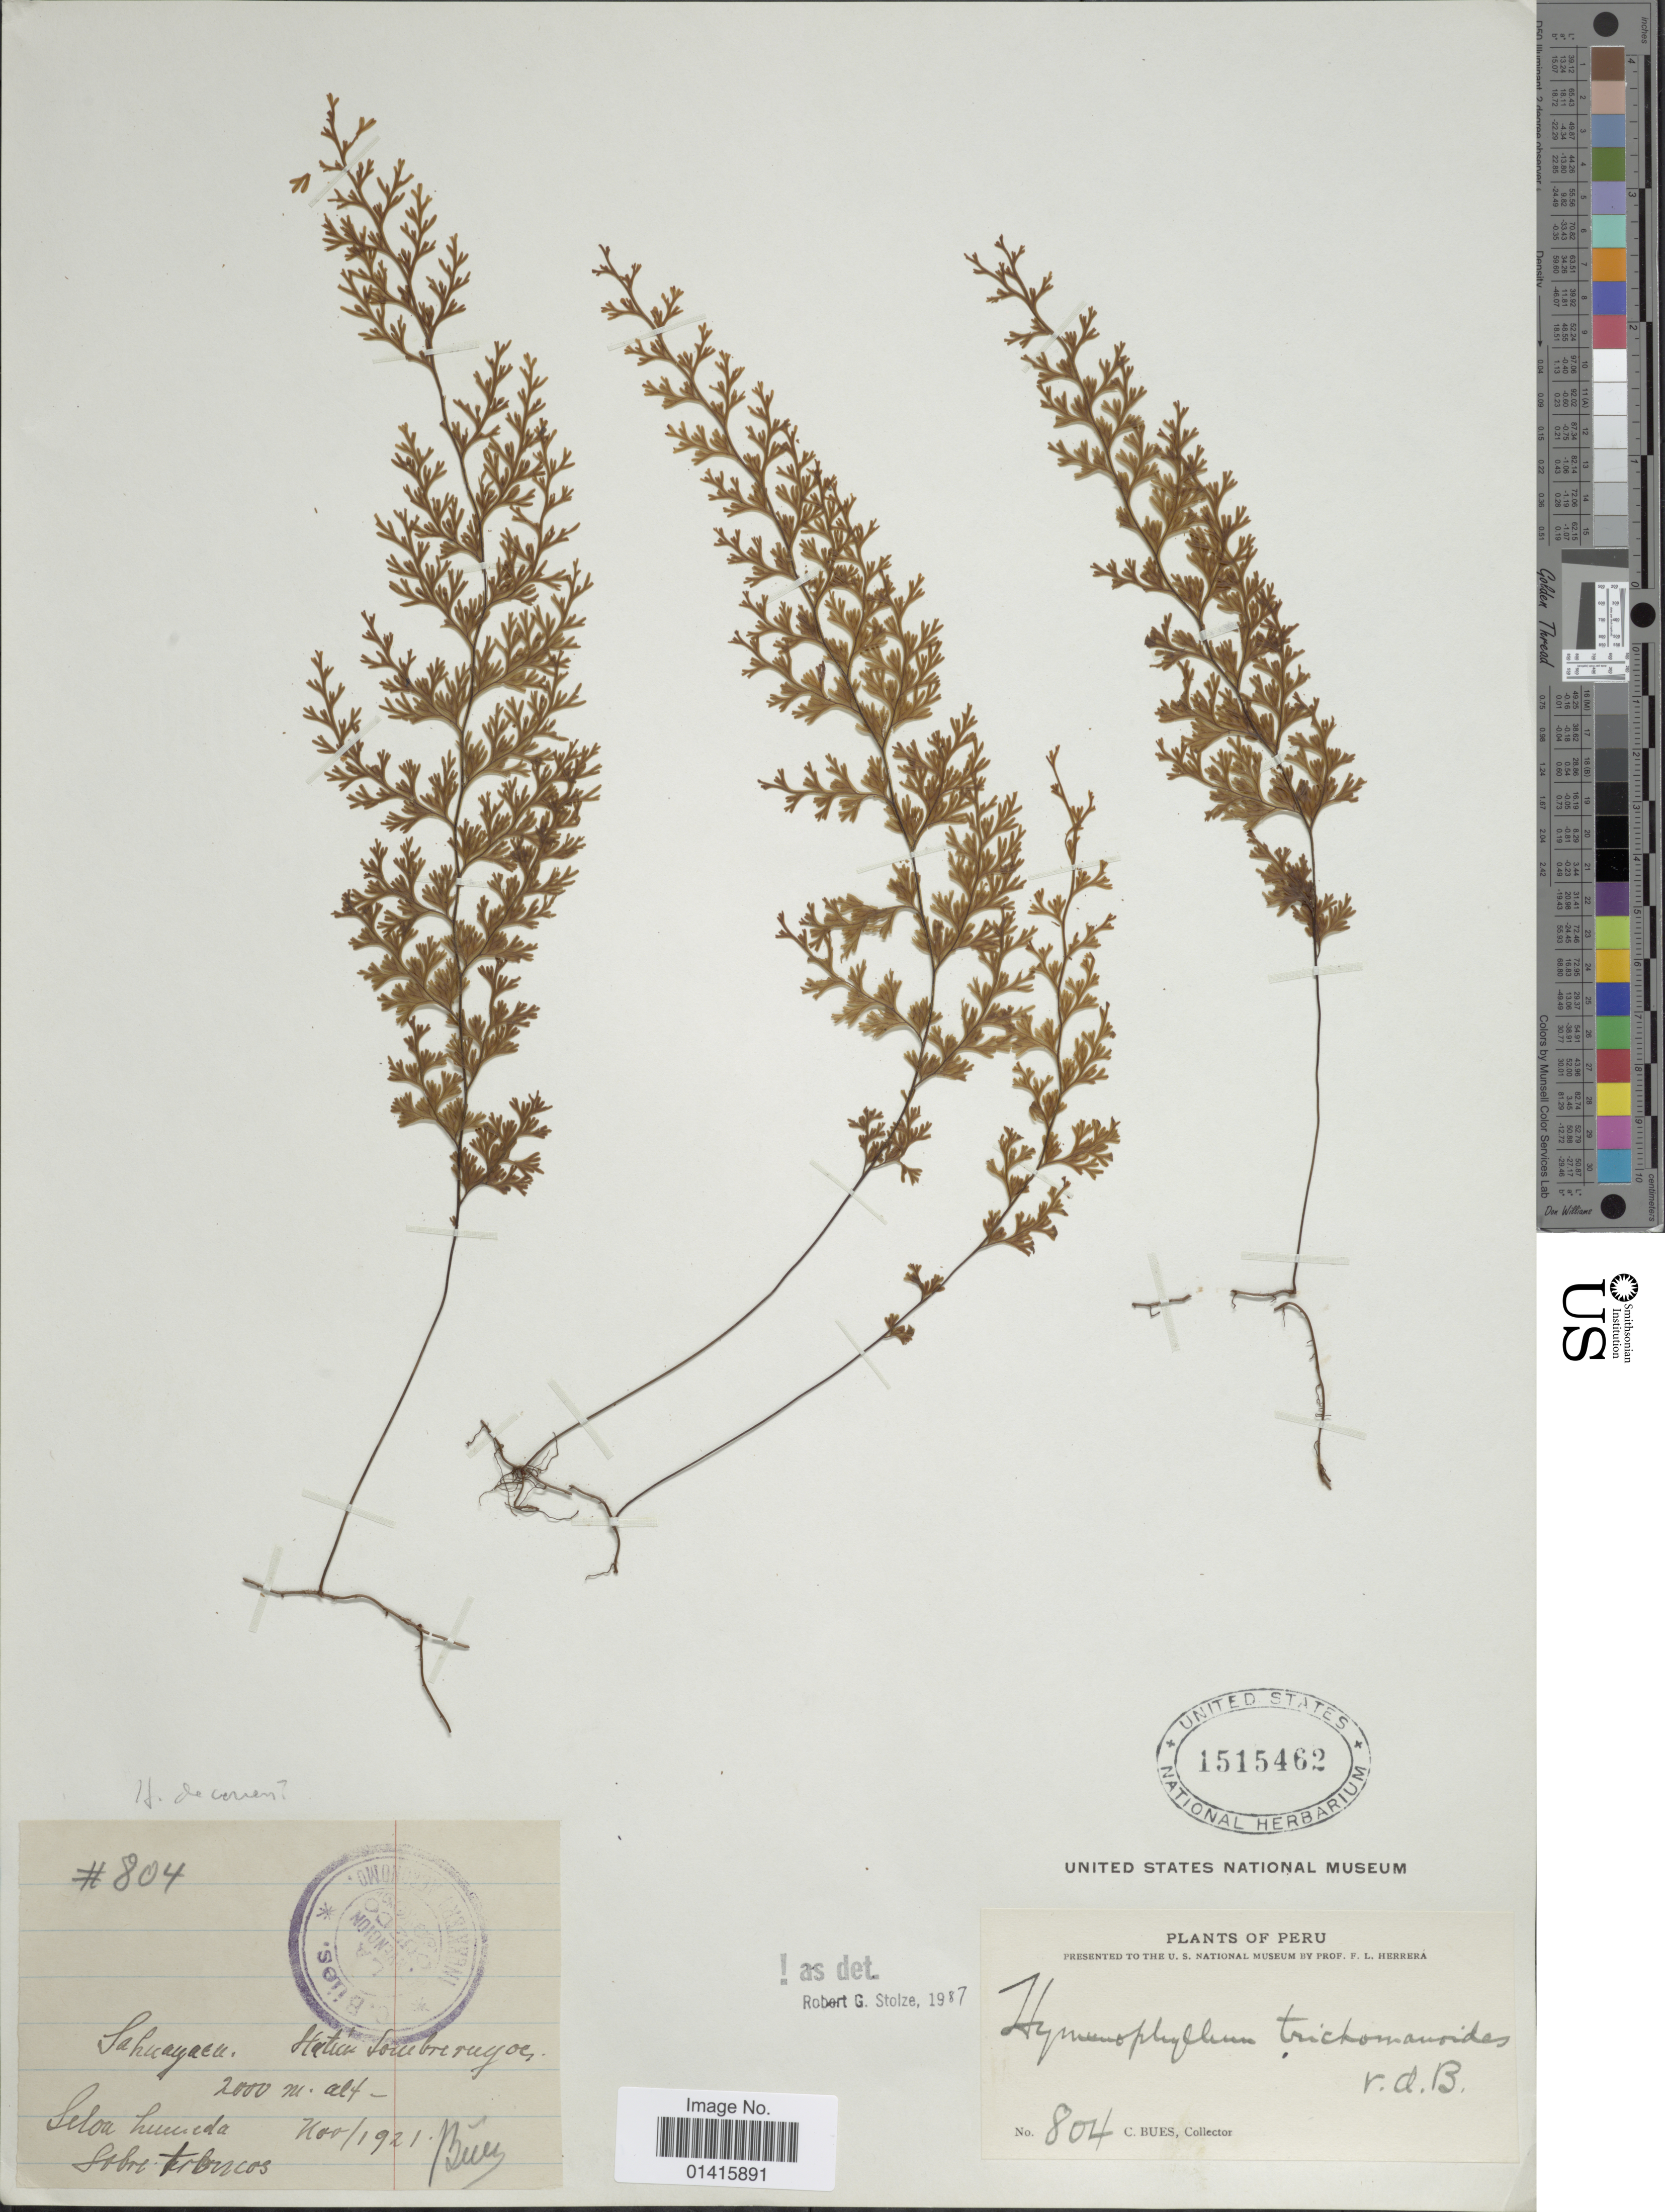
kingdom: Plantae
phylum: Tracheophyta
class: Polypodiopsida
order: Hymenophyllales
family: Hymenophyllaceae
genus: Hymenophyllum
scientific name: Hymenophyllum decurrens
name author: (Jacq.) Sw.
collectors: C. Bues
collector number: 804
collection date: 1921-11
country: Peru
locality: Sahuayacu, Station Sombreruyoc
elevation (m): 2000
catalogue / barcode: US 1515462